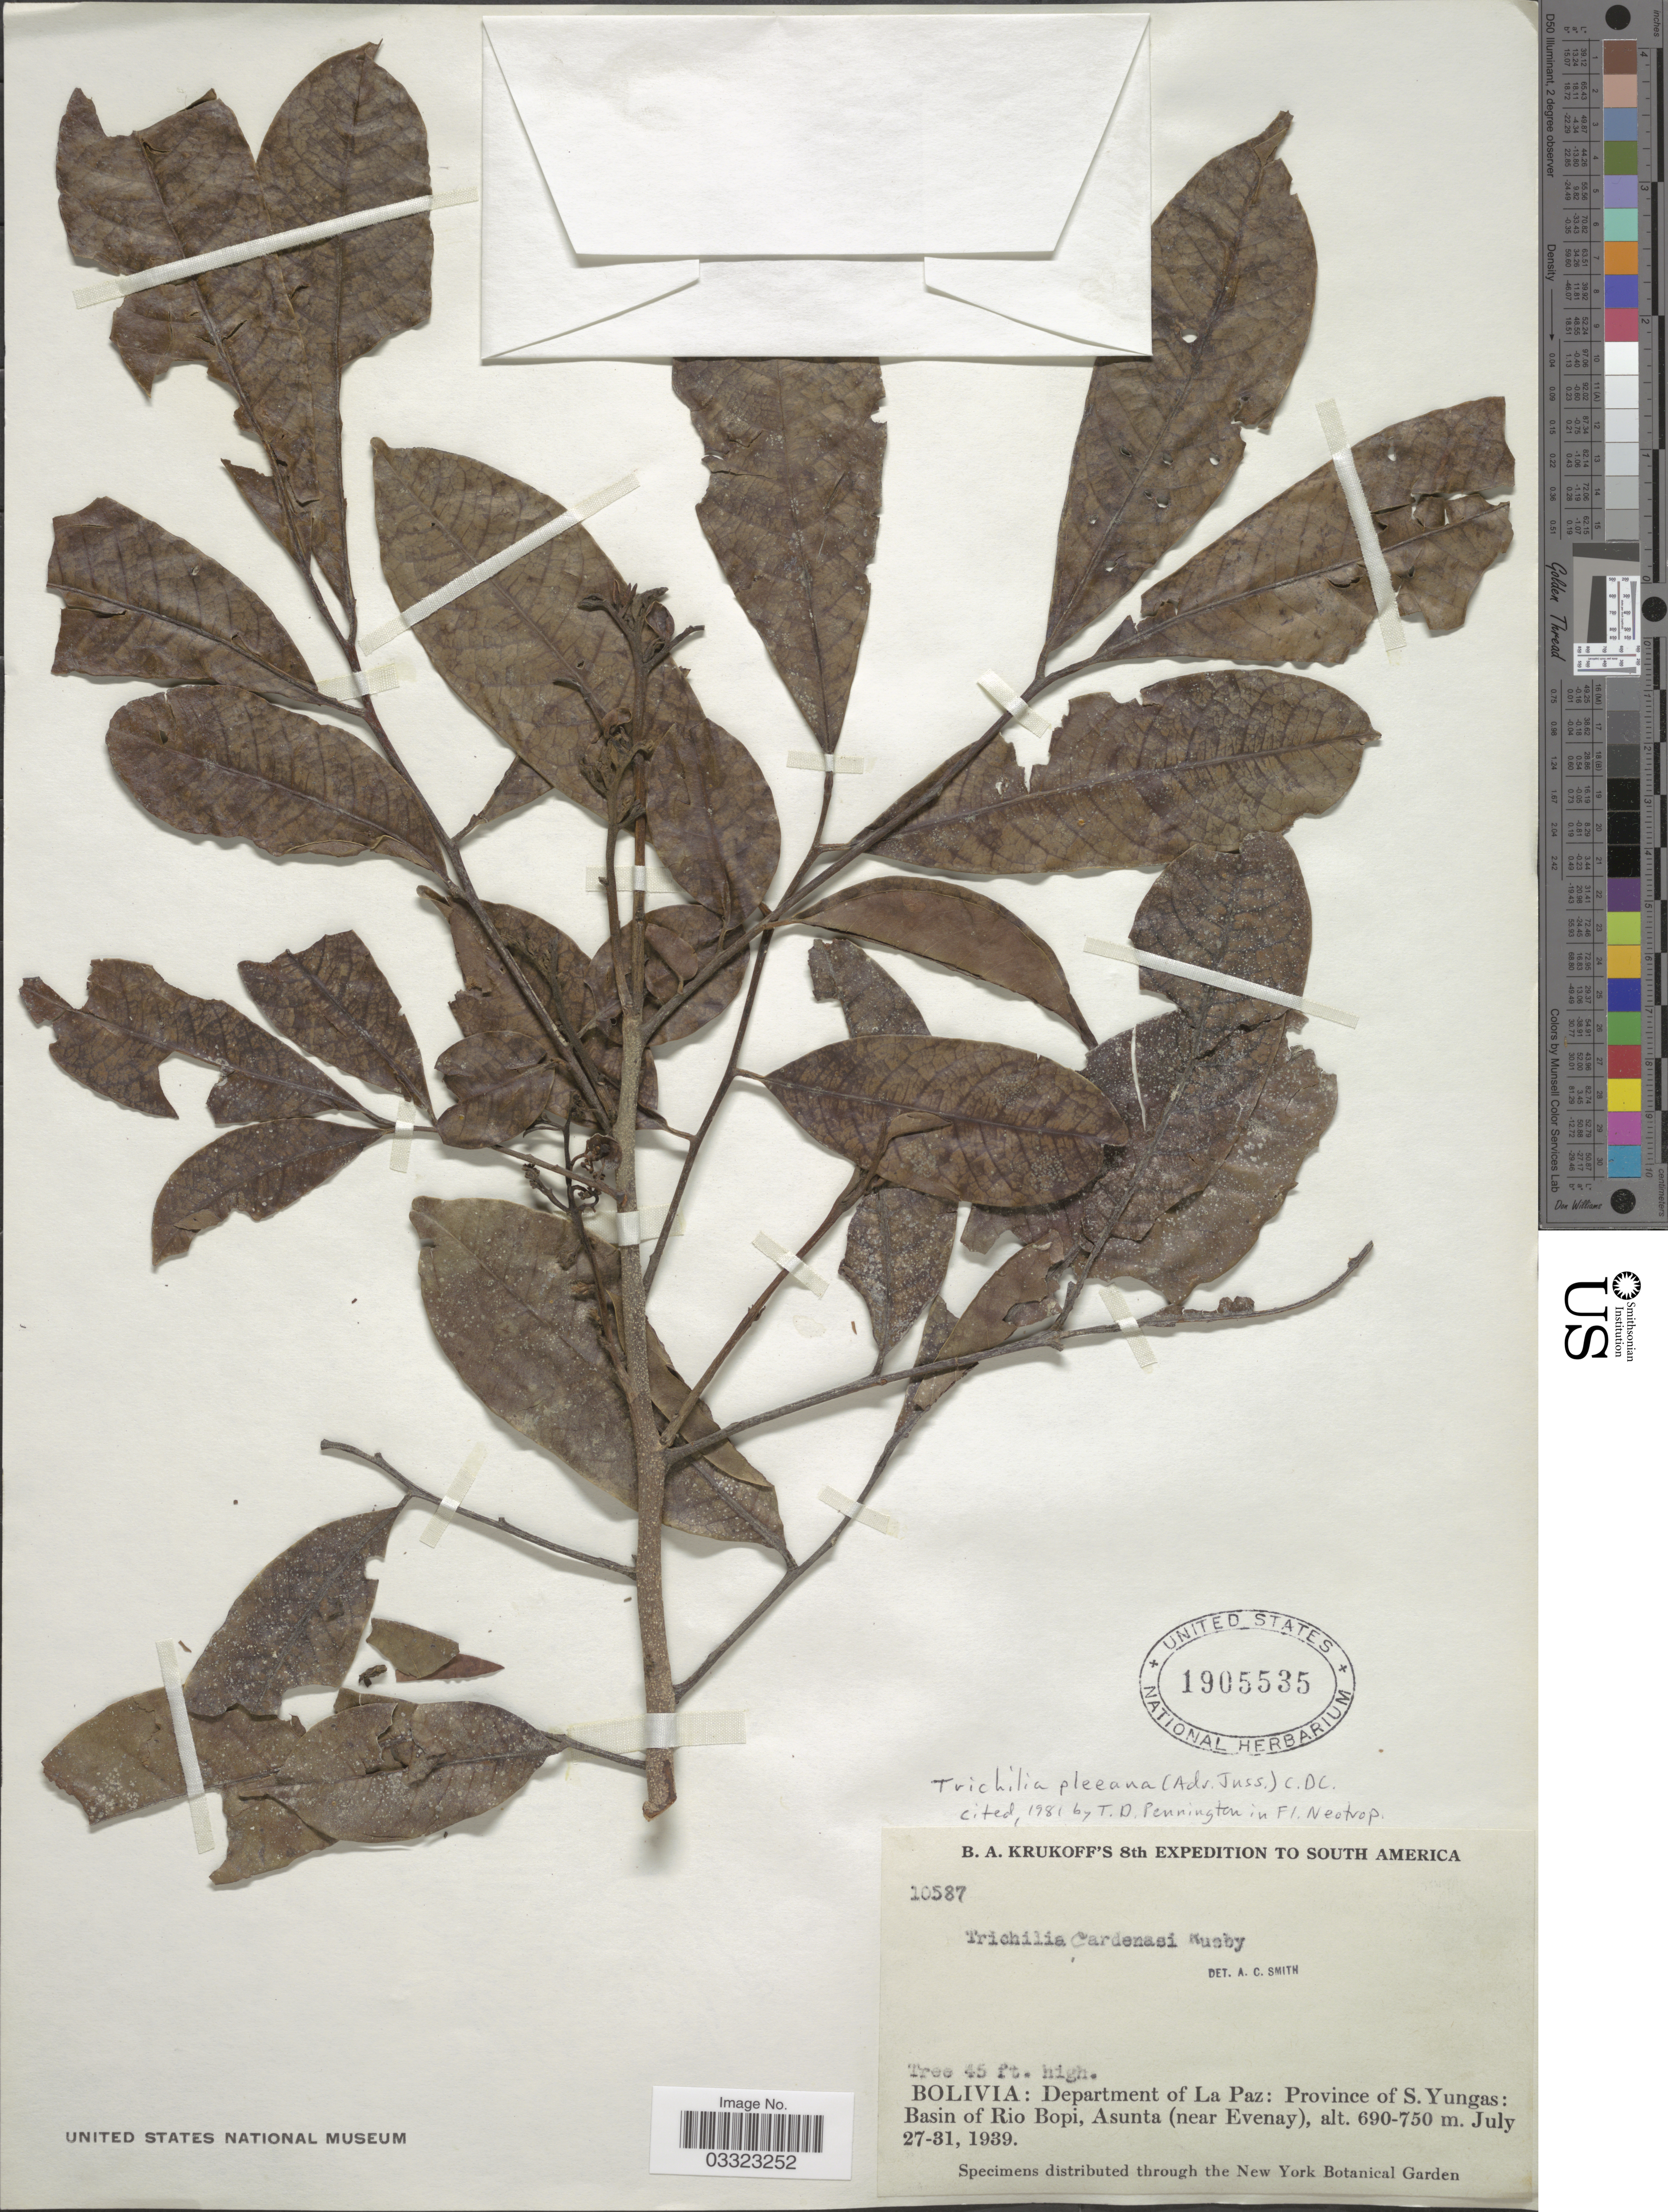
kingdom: Plantae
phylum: Tracheophyta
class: Magnoliopsida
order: Sapindales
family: Meliaceae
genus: Trichilia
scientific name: Trichilia pleeana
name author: (A. Juss.) C. DC.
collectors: B. A. Krukoff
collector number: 10587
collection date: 1939-07-27/1939-07-31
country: Bolivia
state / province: La Paz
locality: Department of La Paz: Province of S. Yungas: Basin of Rio Bopi, Asunta (near Evenay).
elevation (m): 690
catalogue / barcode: US 1905535